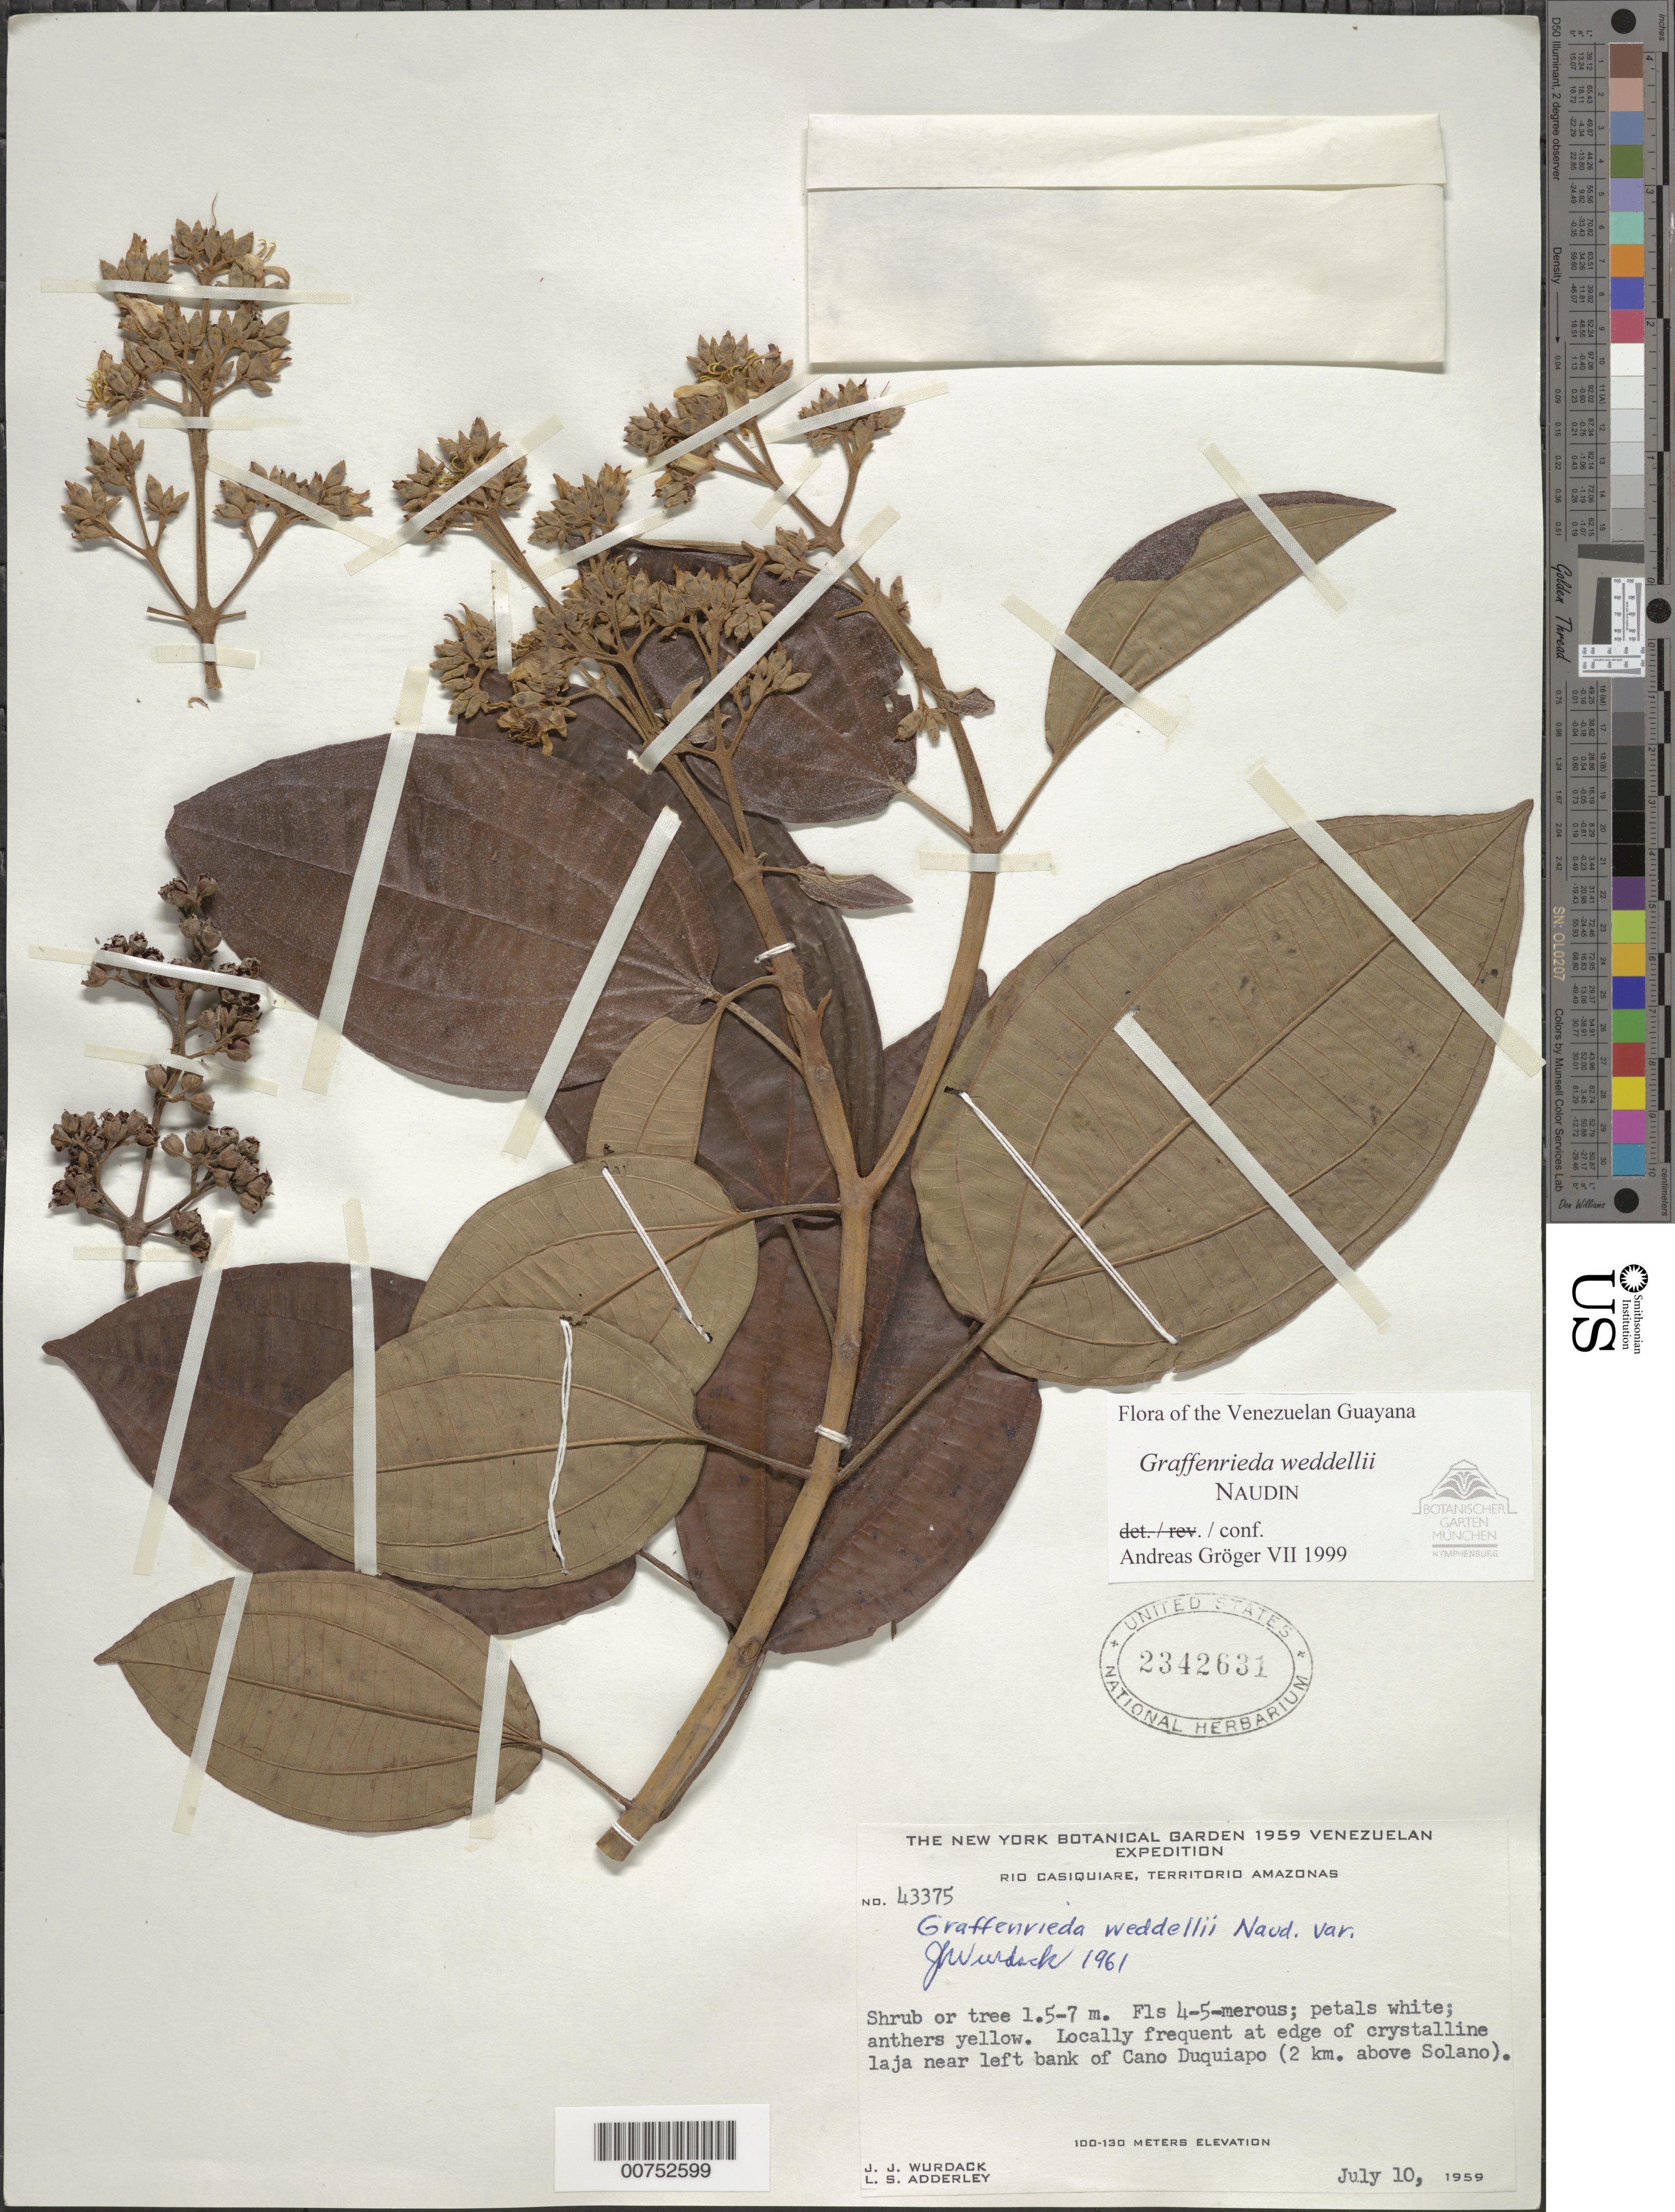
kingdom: Plantae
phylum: Tracheophyta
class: Magnoliopsida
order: Myrtales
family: Melastomataceae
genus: Graffenrieda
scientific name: Graffenrieda weddellii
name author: Naudin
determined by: Gröger, A.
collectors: J. J. Wurdack & L. S. Adderley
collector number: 43375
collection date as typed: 10-Jul-59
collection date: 1959-07-10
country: Venezuela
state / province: Amazonas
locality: Río Casiquiare, near left bank of Caño Duquiapo (2km above Solano)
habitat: Edge of crystalline laja near bank of stream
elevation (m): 100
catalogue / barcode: US 2342631